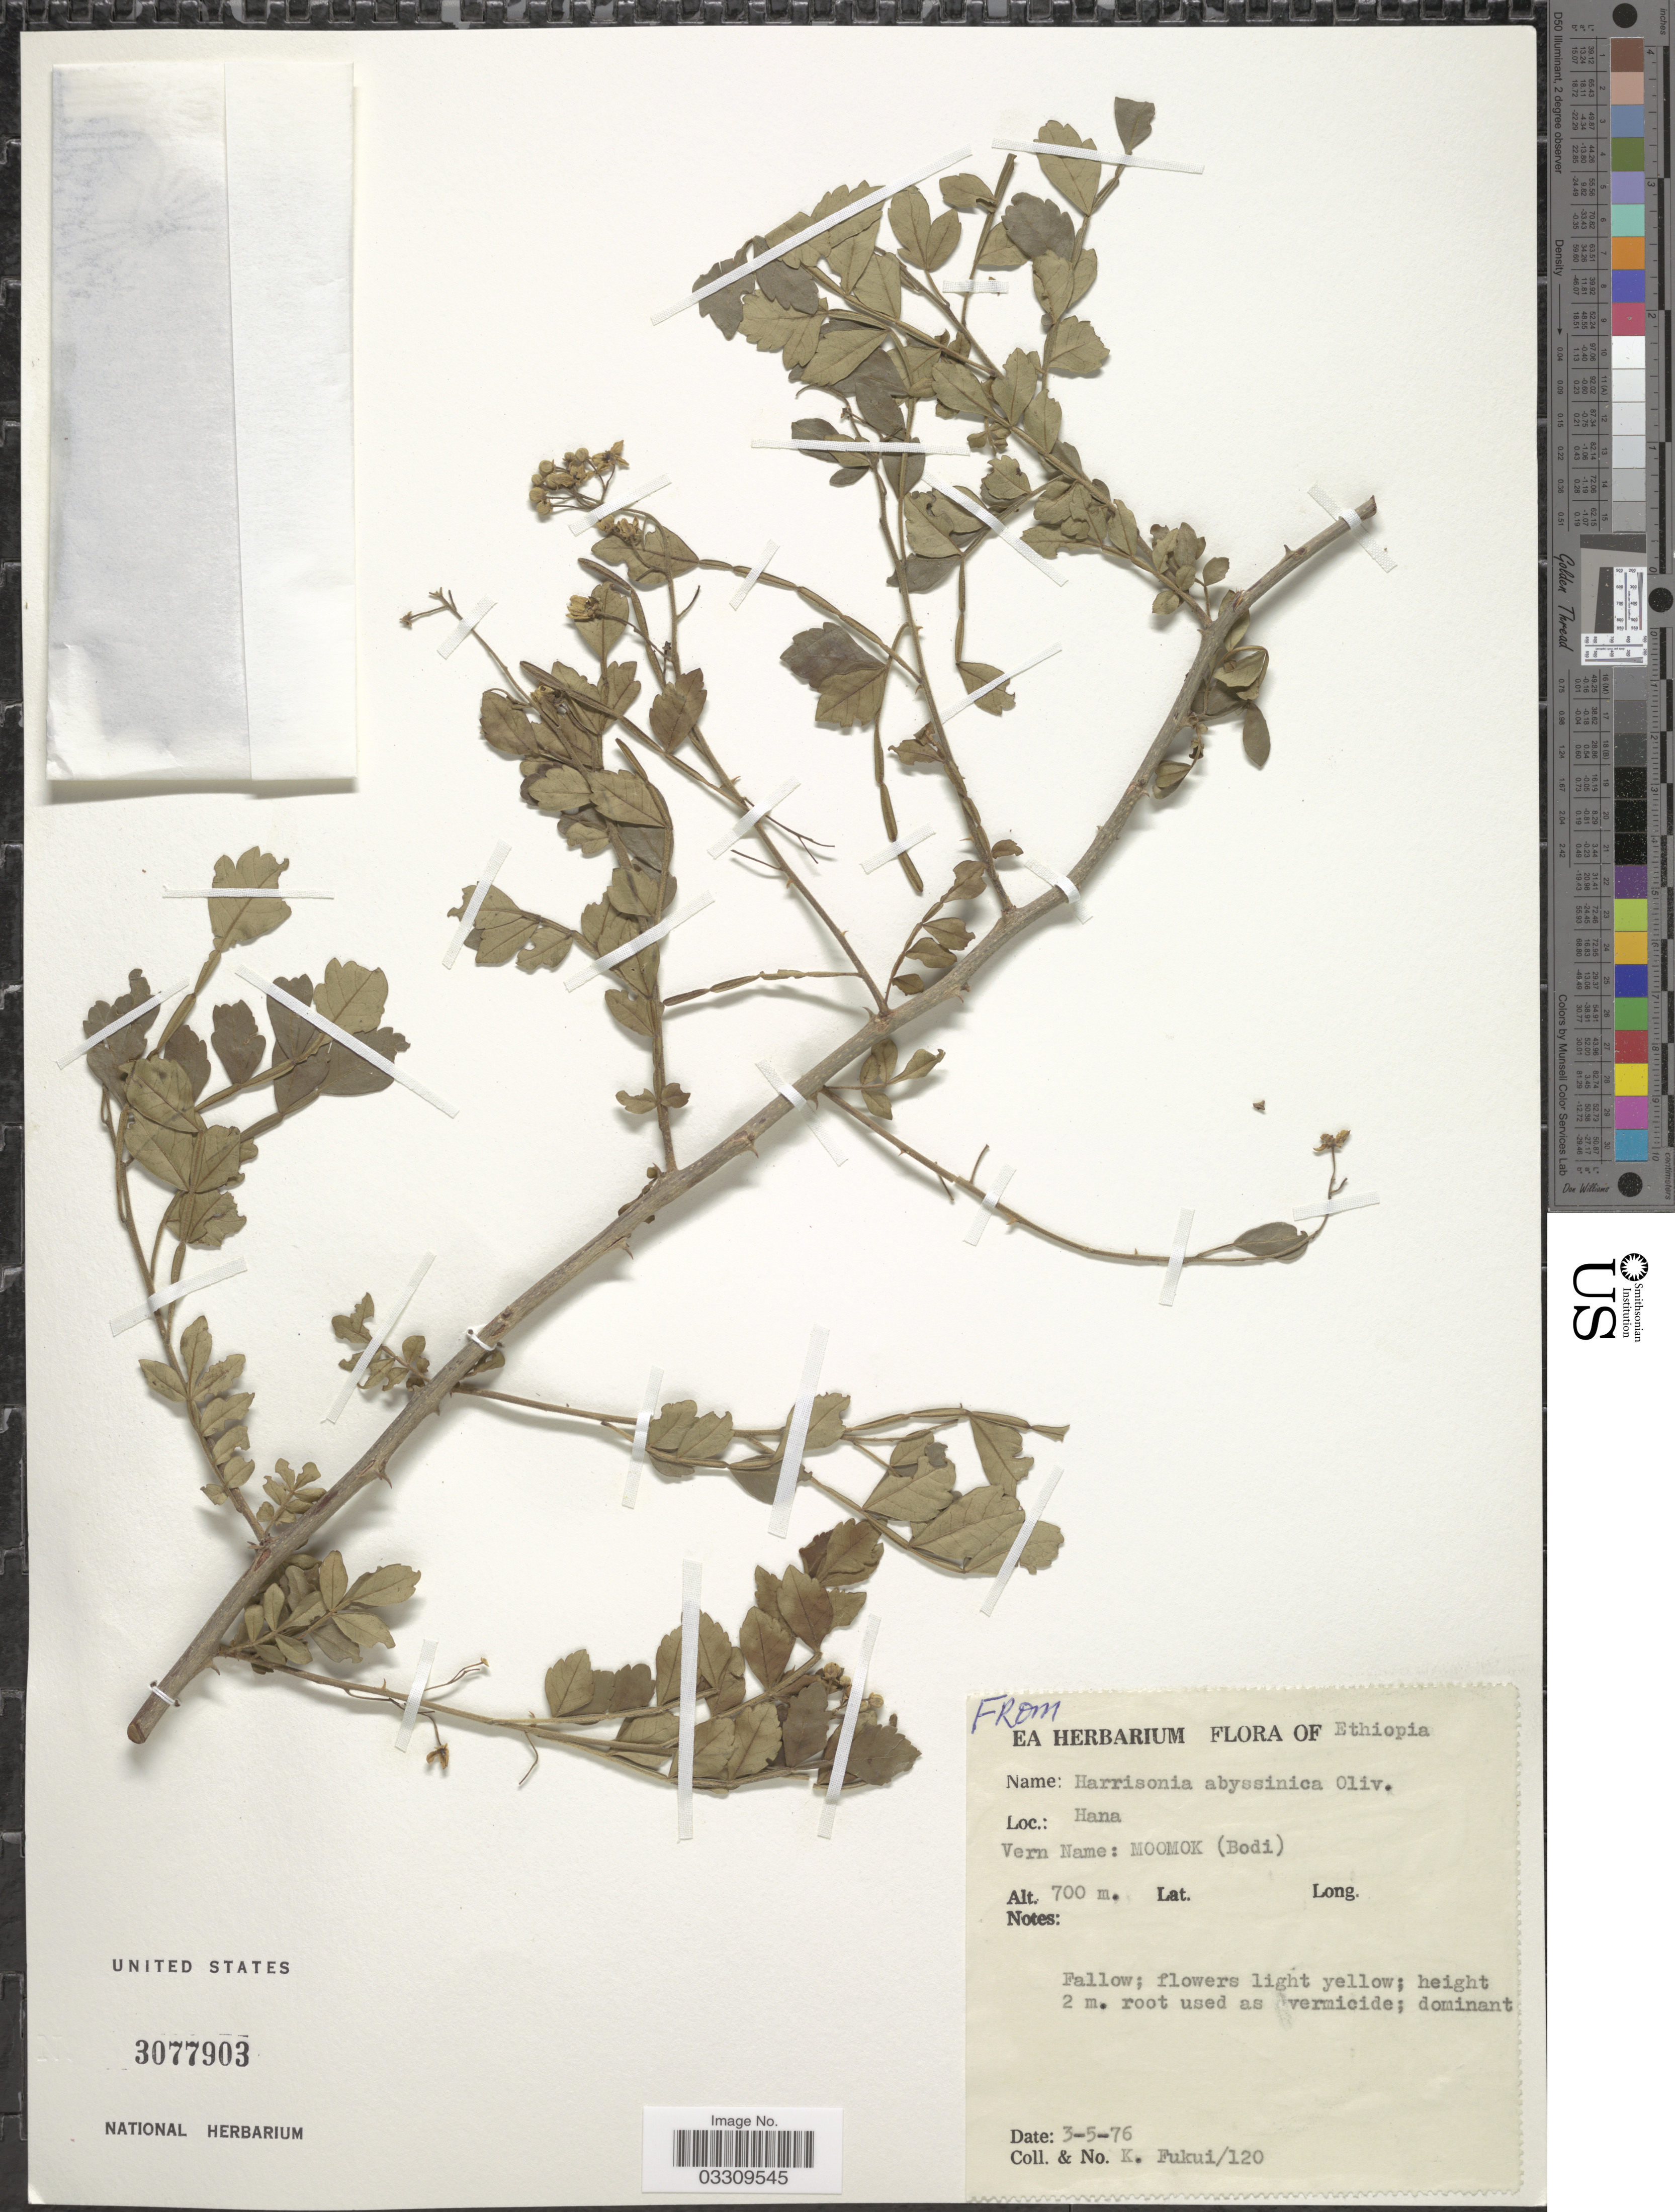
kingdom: Plantae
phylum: Tracheophyta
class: Magnoliopsida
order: Sapindales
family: Rutaceae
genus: Harrisonia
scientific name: Harrisonia abyssinica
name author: Oliv.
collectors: K. Fukui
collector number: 120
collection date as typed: Transcribed d/m/y: 3/5/76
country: Ethiopia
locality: Hana.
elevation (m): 700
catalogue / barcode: US 3077903